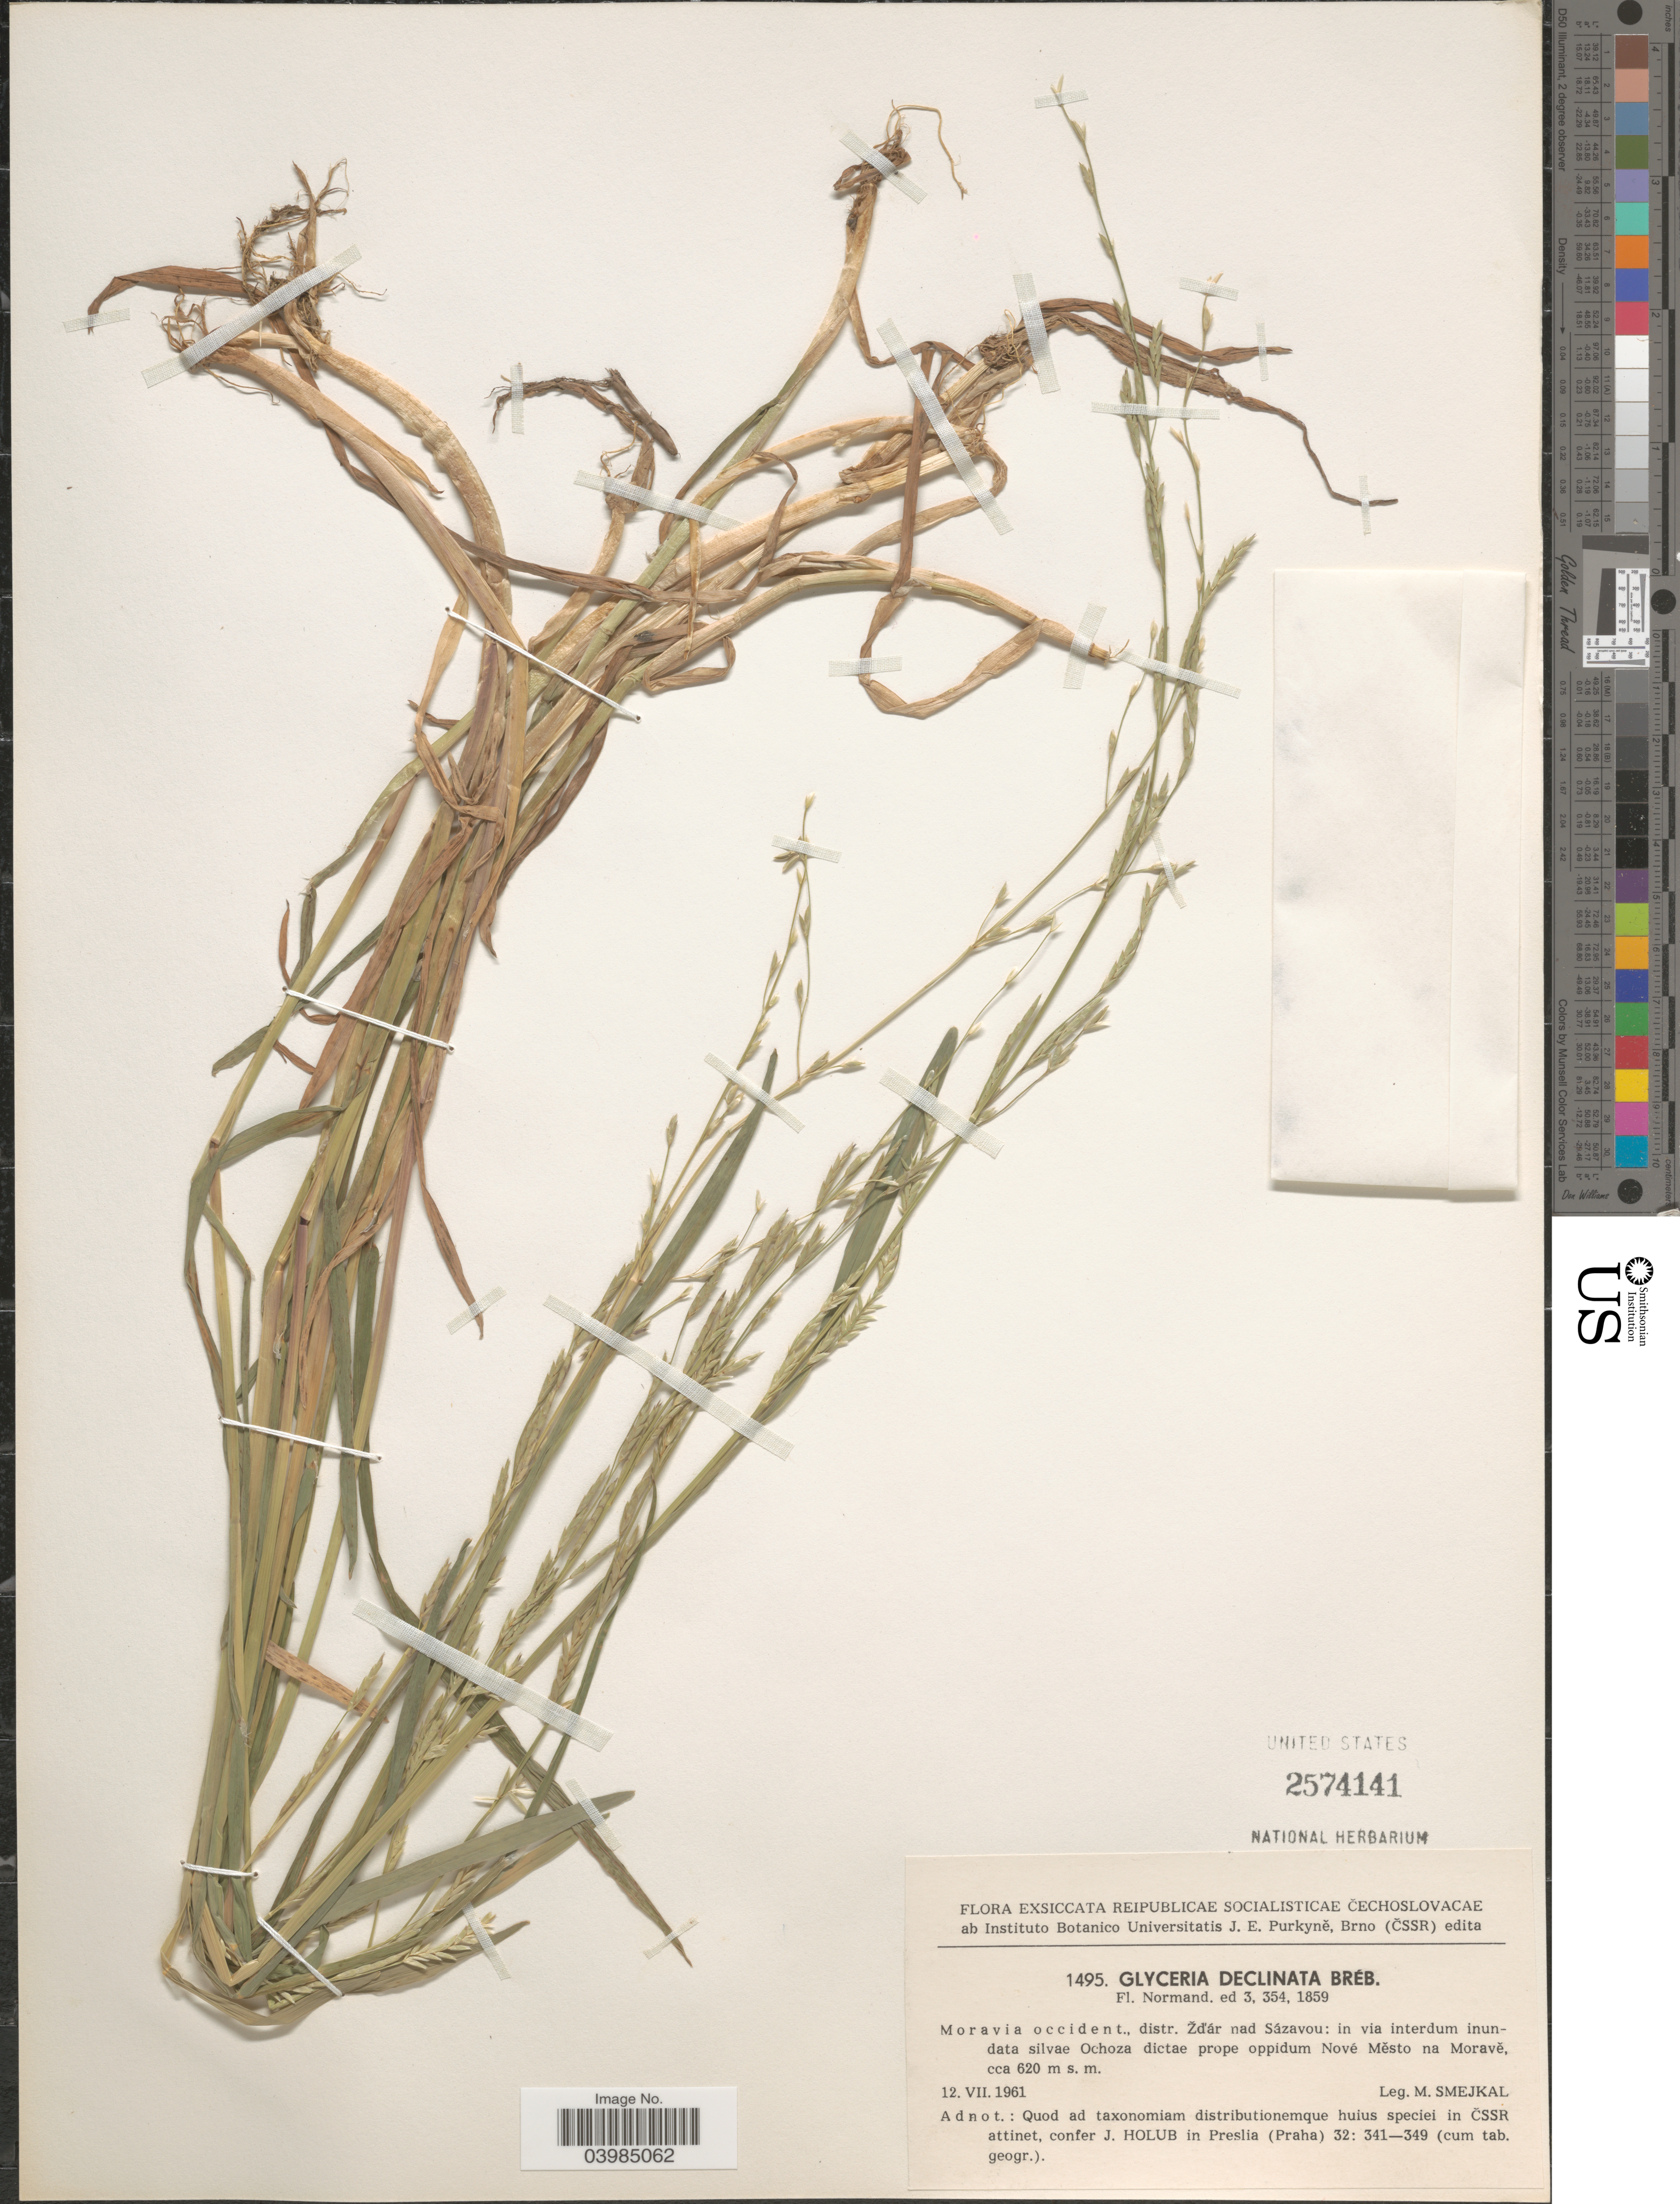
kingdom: Plantae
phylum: Tracheophyta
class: Liliopsida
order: Poales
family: Poaceae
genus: Glyceria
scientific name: Glyceria declinata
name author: Bréb.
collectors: Smejkal, M.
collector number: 1495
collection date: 1961-07-12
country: Czechia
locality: Reipublicae Socialisticae Čechoslovacae. Moravia occident., distr. Žd'ár nad Sázavou: in via interdum inundata silvae Ochoza dictae prope oppidum Nové Město na Moravě.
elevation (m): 620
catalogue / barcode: US 2574141